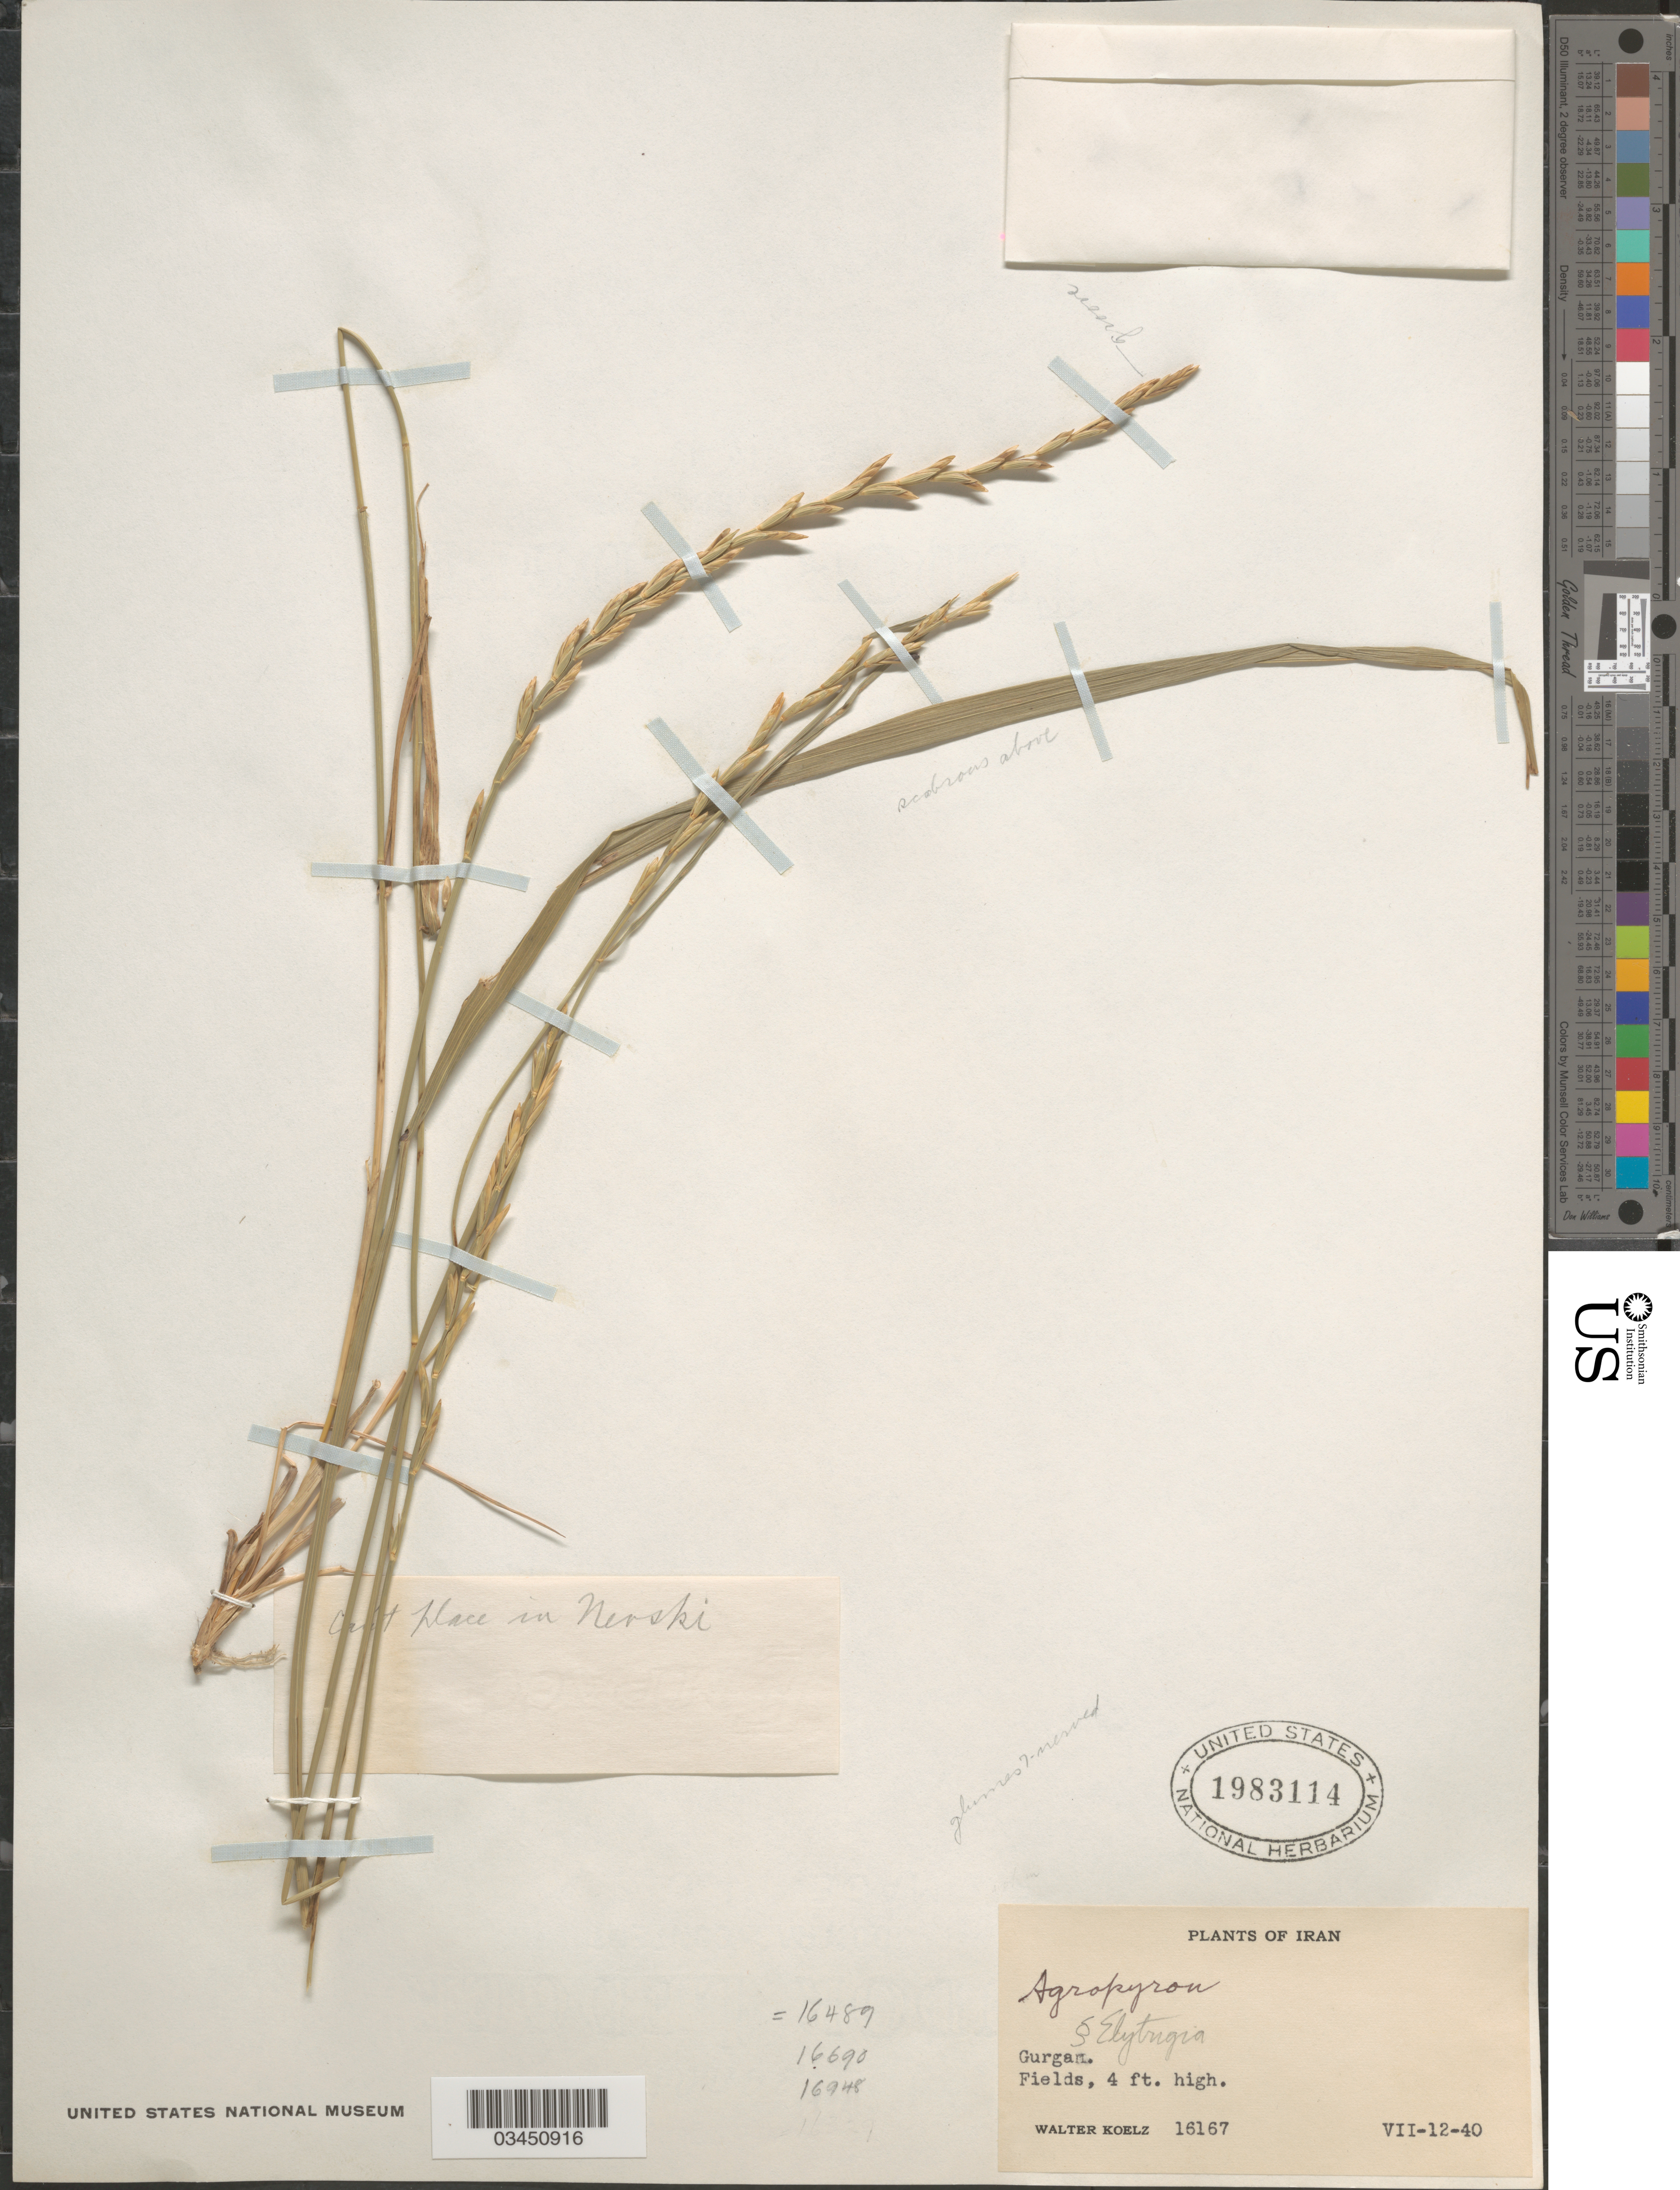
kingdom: Plantae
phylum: Tracheophyta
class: Liliopsida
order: Poales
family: Poaceae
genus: Elymus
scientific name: Elymus sp.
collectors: W. N. Koelz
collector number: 16167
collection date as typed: Transcribed d/m/y: 12/7/40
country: Iran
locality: Gurgan.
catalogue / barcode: US 1983114